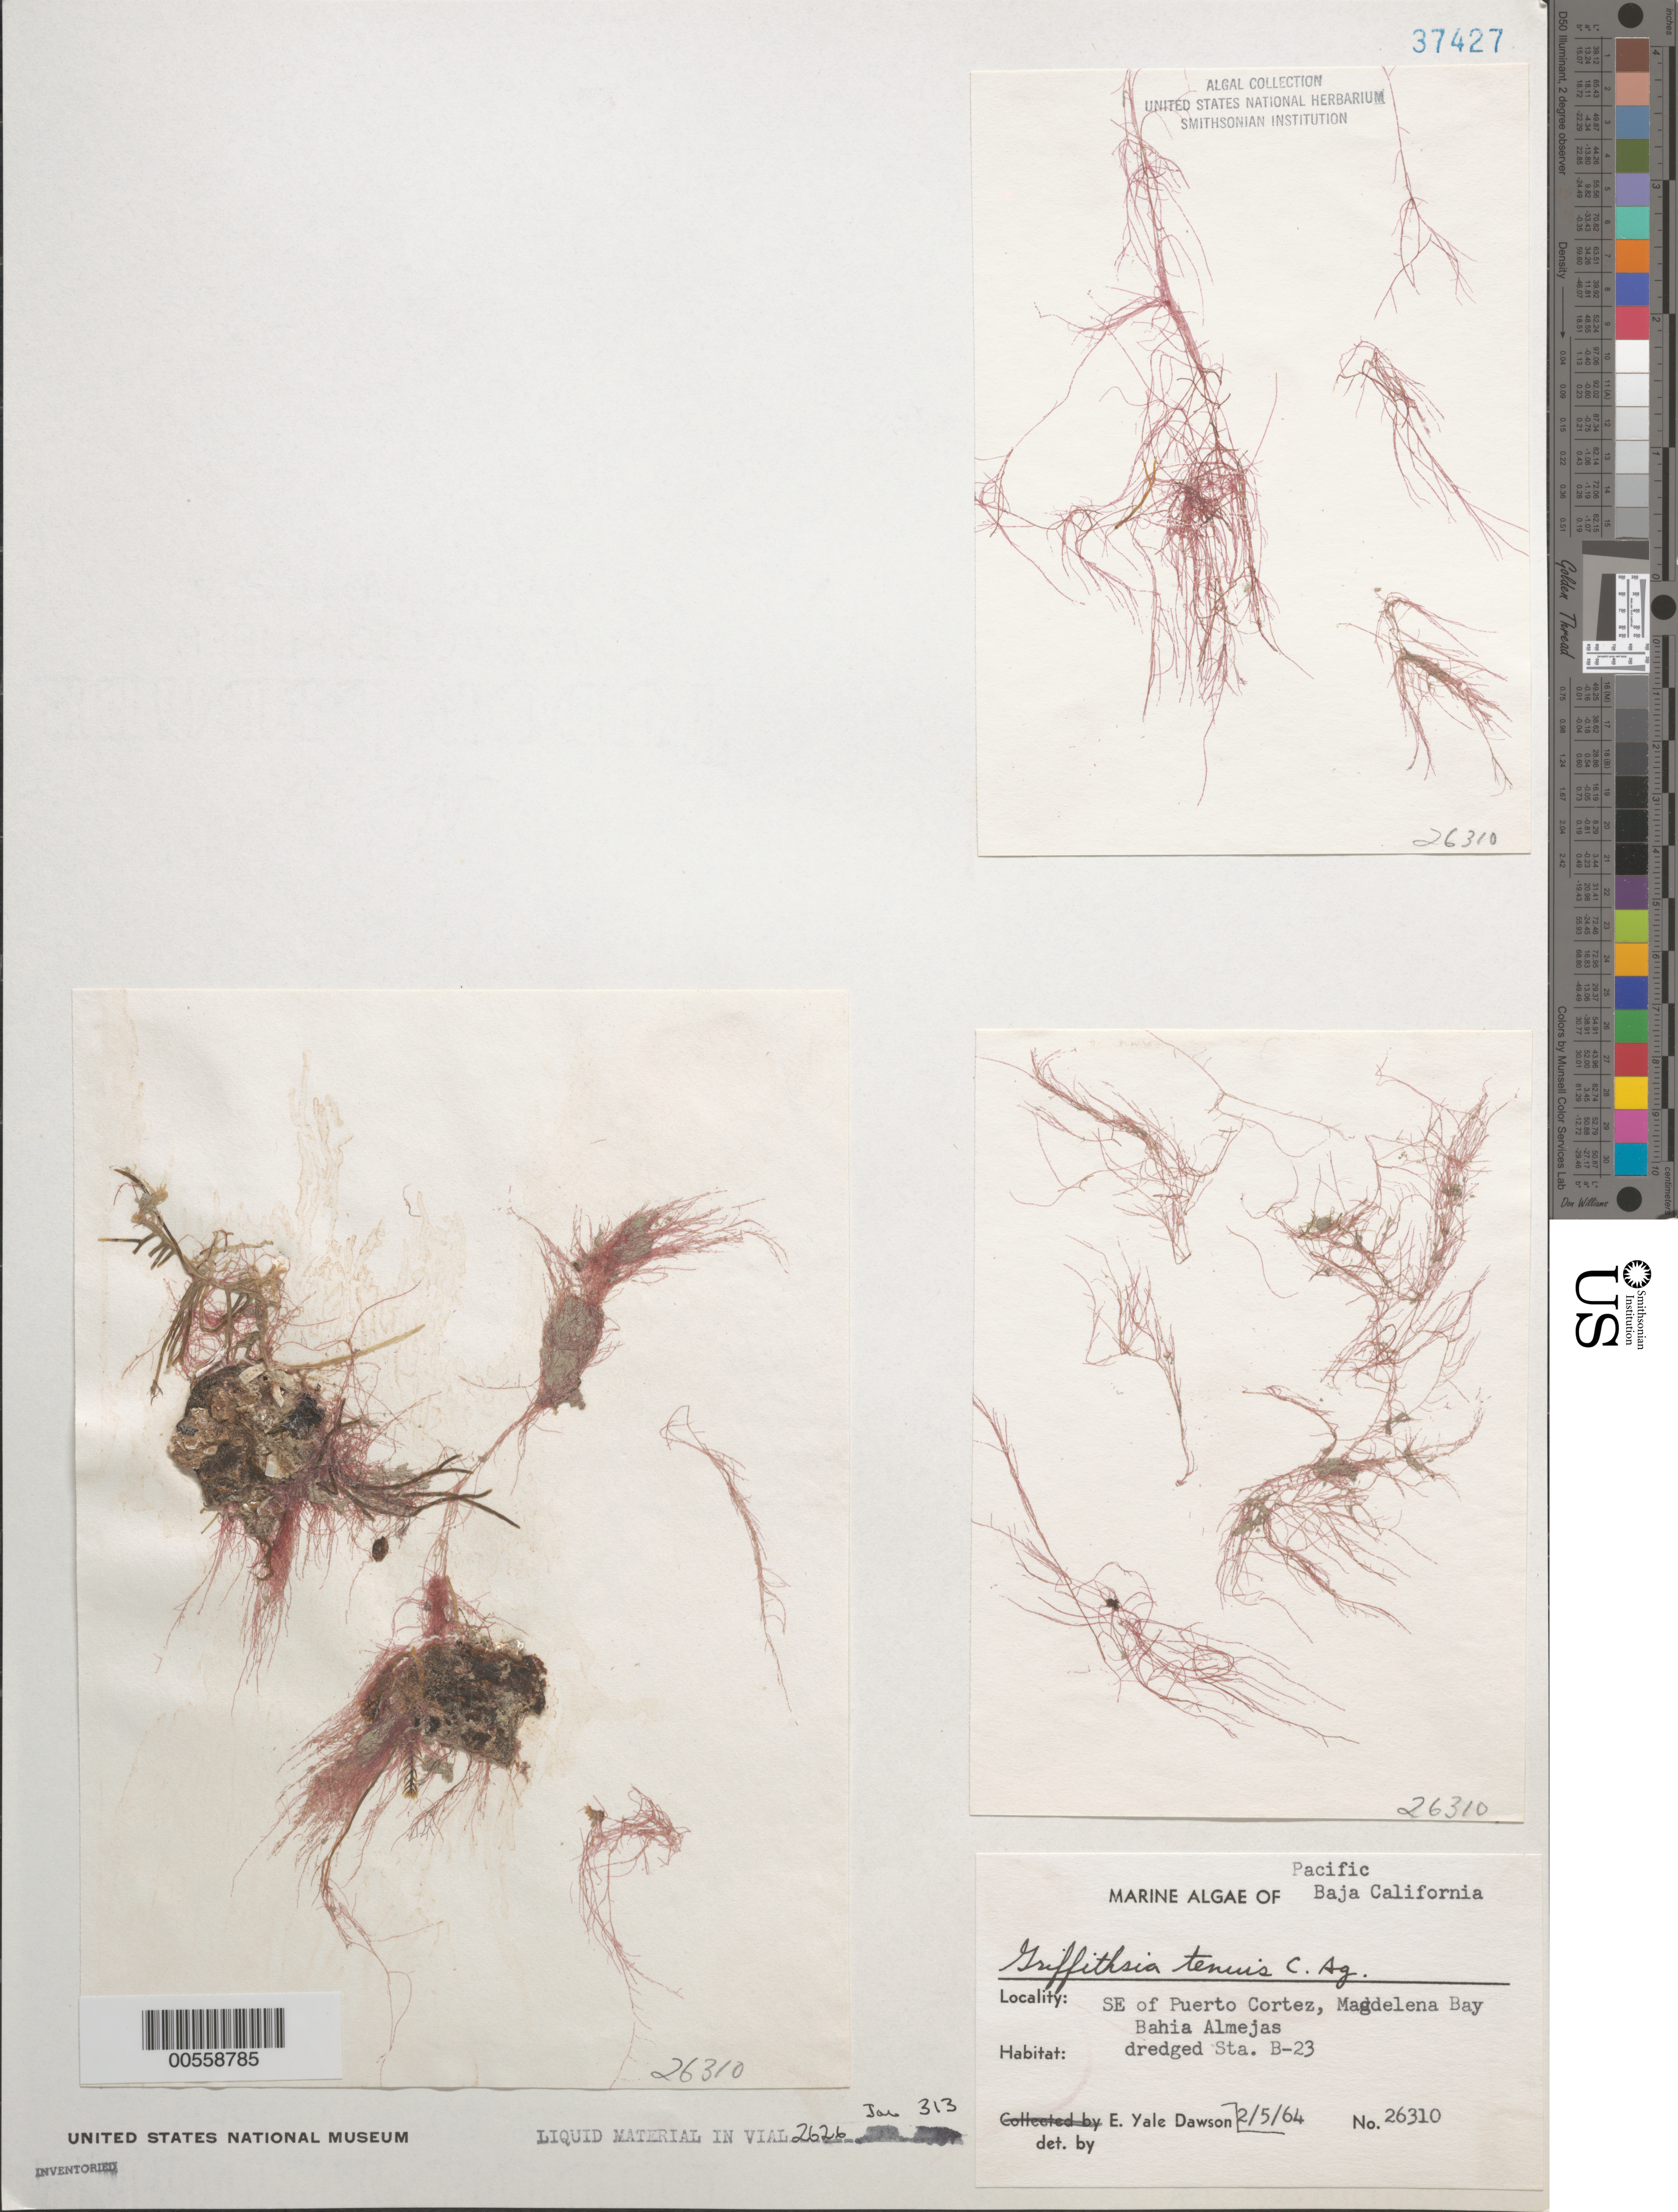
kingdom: Plantae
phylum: Rhodophyta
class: Florideophyceae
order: Ceramiales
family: Wrangeliaceae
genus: Anotrichium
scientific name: Anotrichium tenue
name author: (C. Agardh) Nägeli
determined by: Algae name updating Project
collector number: EYD 26310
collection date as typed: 05 Feb 1964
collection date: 1964-02-05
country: Mexico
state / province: Baja California Sur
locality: Bahia Magdalena, Bahia Almejas, southeast of Puerto Cortez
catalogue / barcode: US 37427